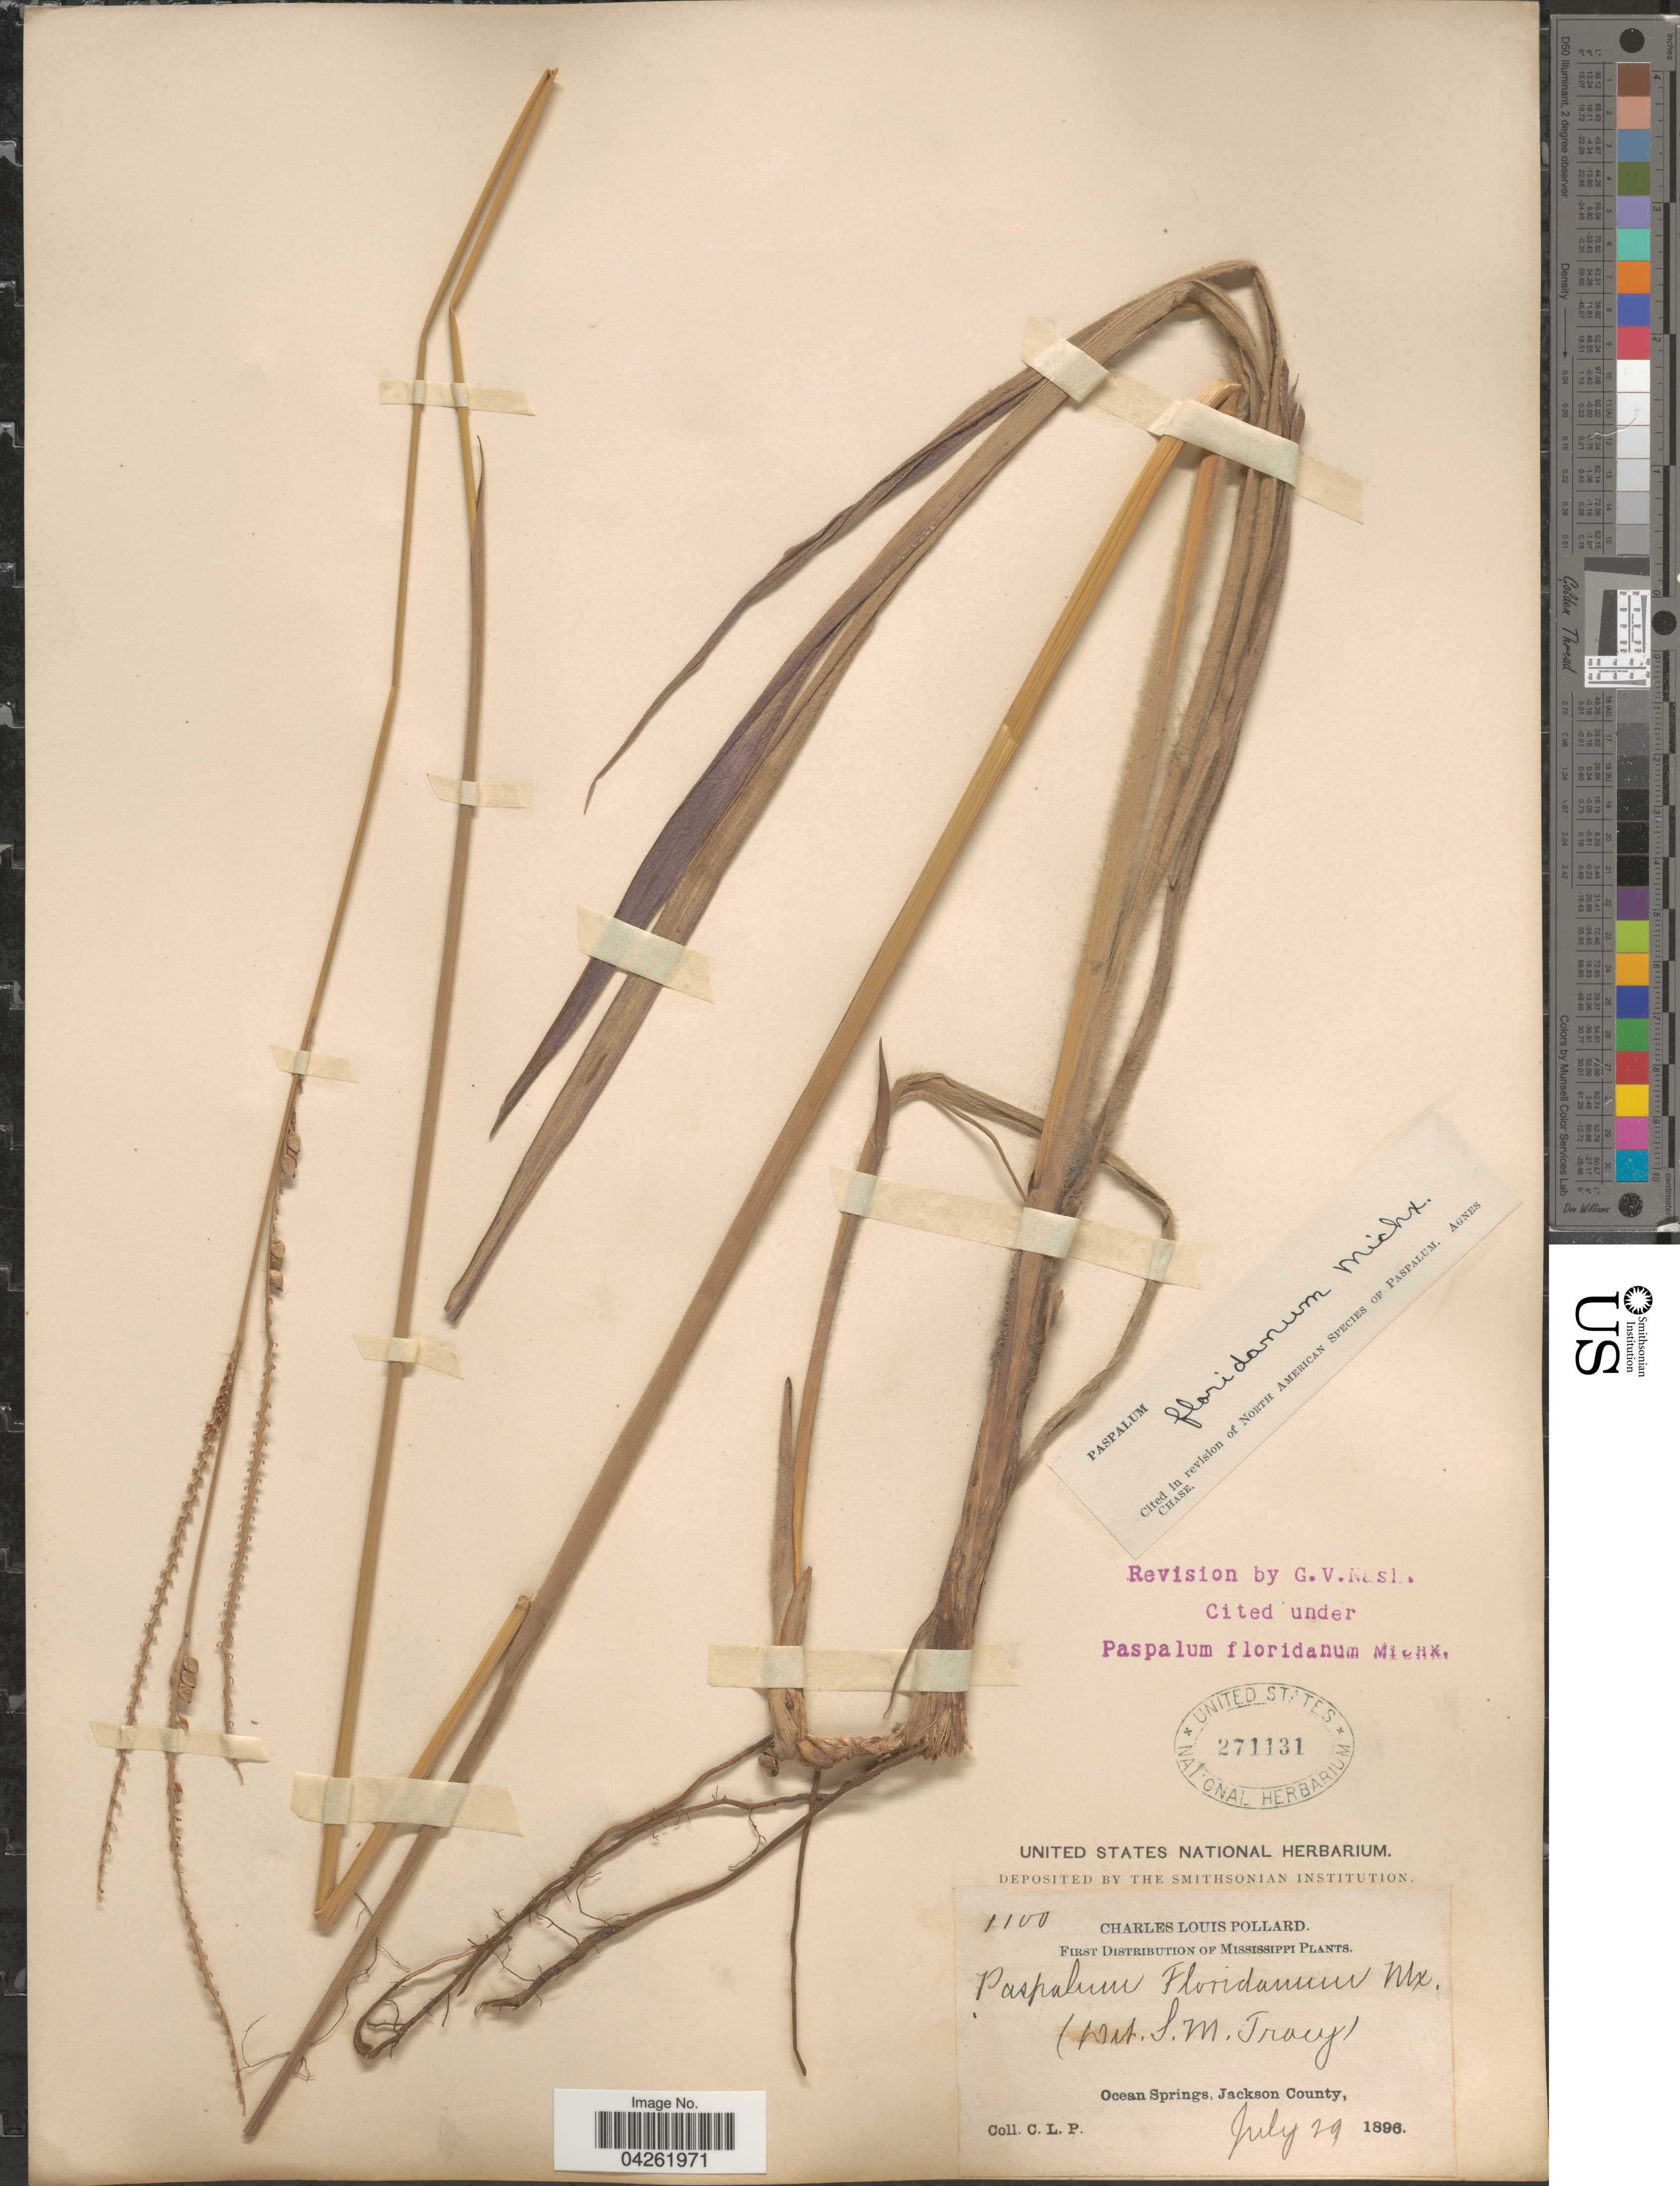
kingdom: Plantae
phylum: Tracheophyta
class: Liliopsida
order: Poales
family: Poaceae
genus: Paspalum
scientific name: Paspalum floridanum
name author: Michx.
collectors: C. L. Pollard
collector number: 1100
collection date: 1896-07-29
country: United States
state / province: Mississippi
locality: Ocean Springs, Jackson County.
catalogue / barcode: US 271131